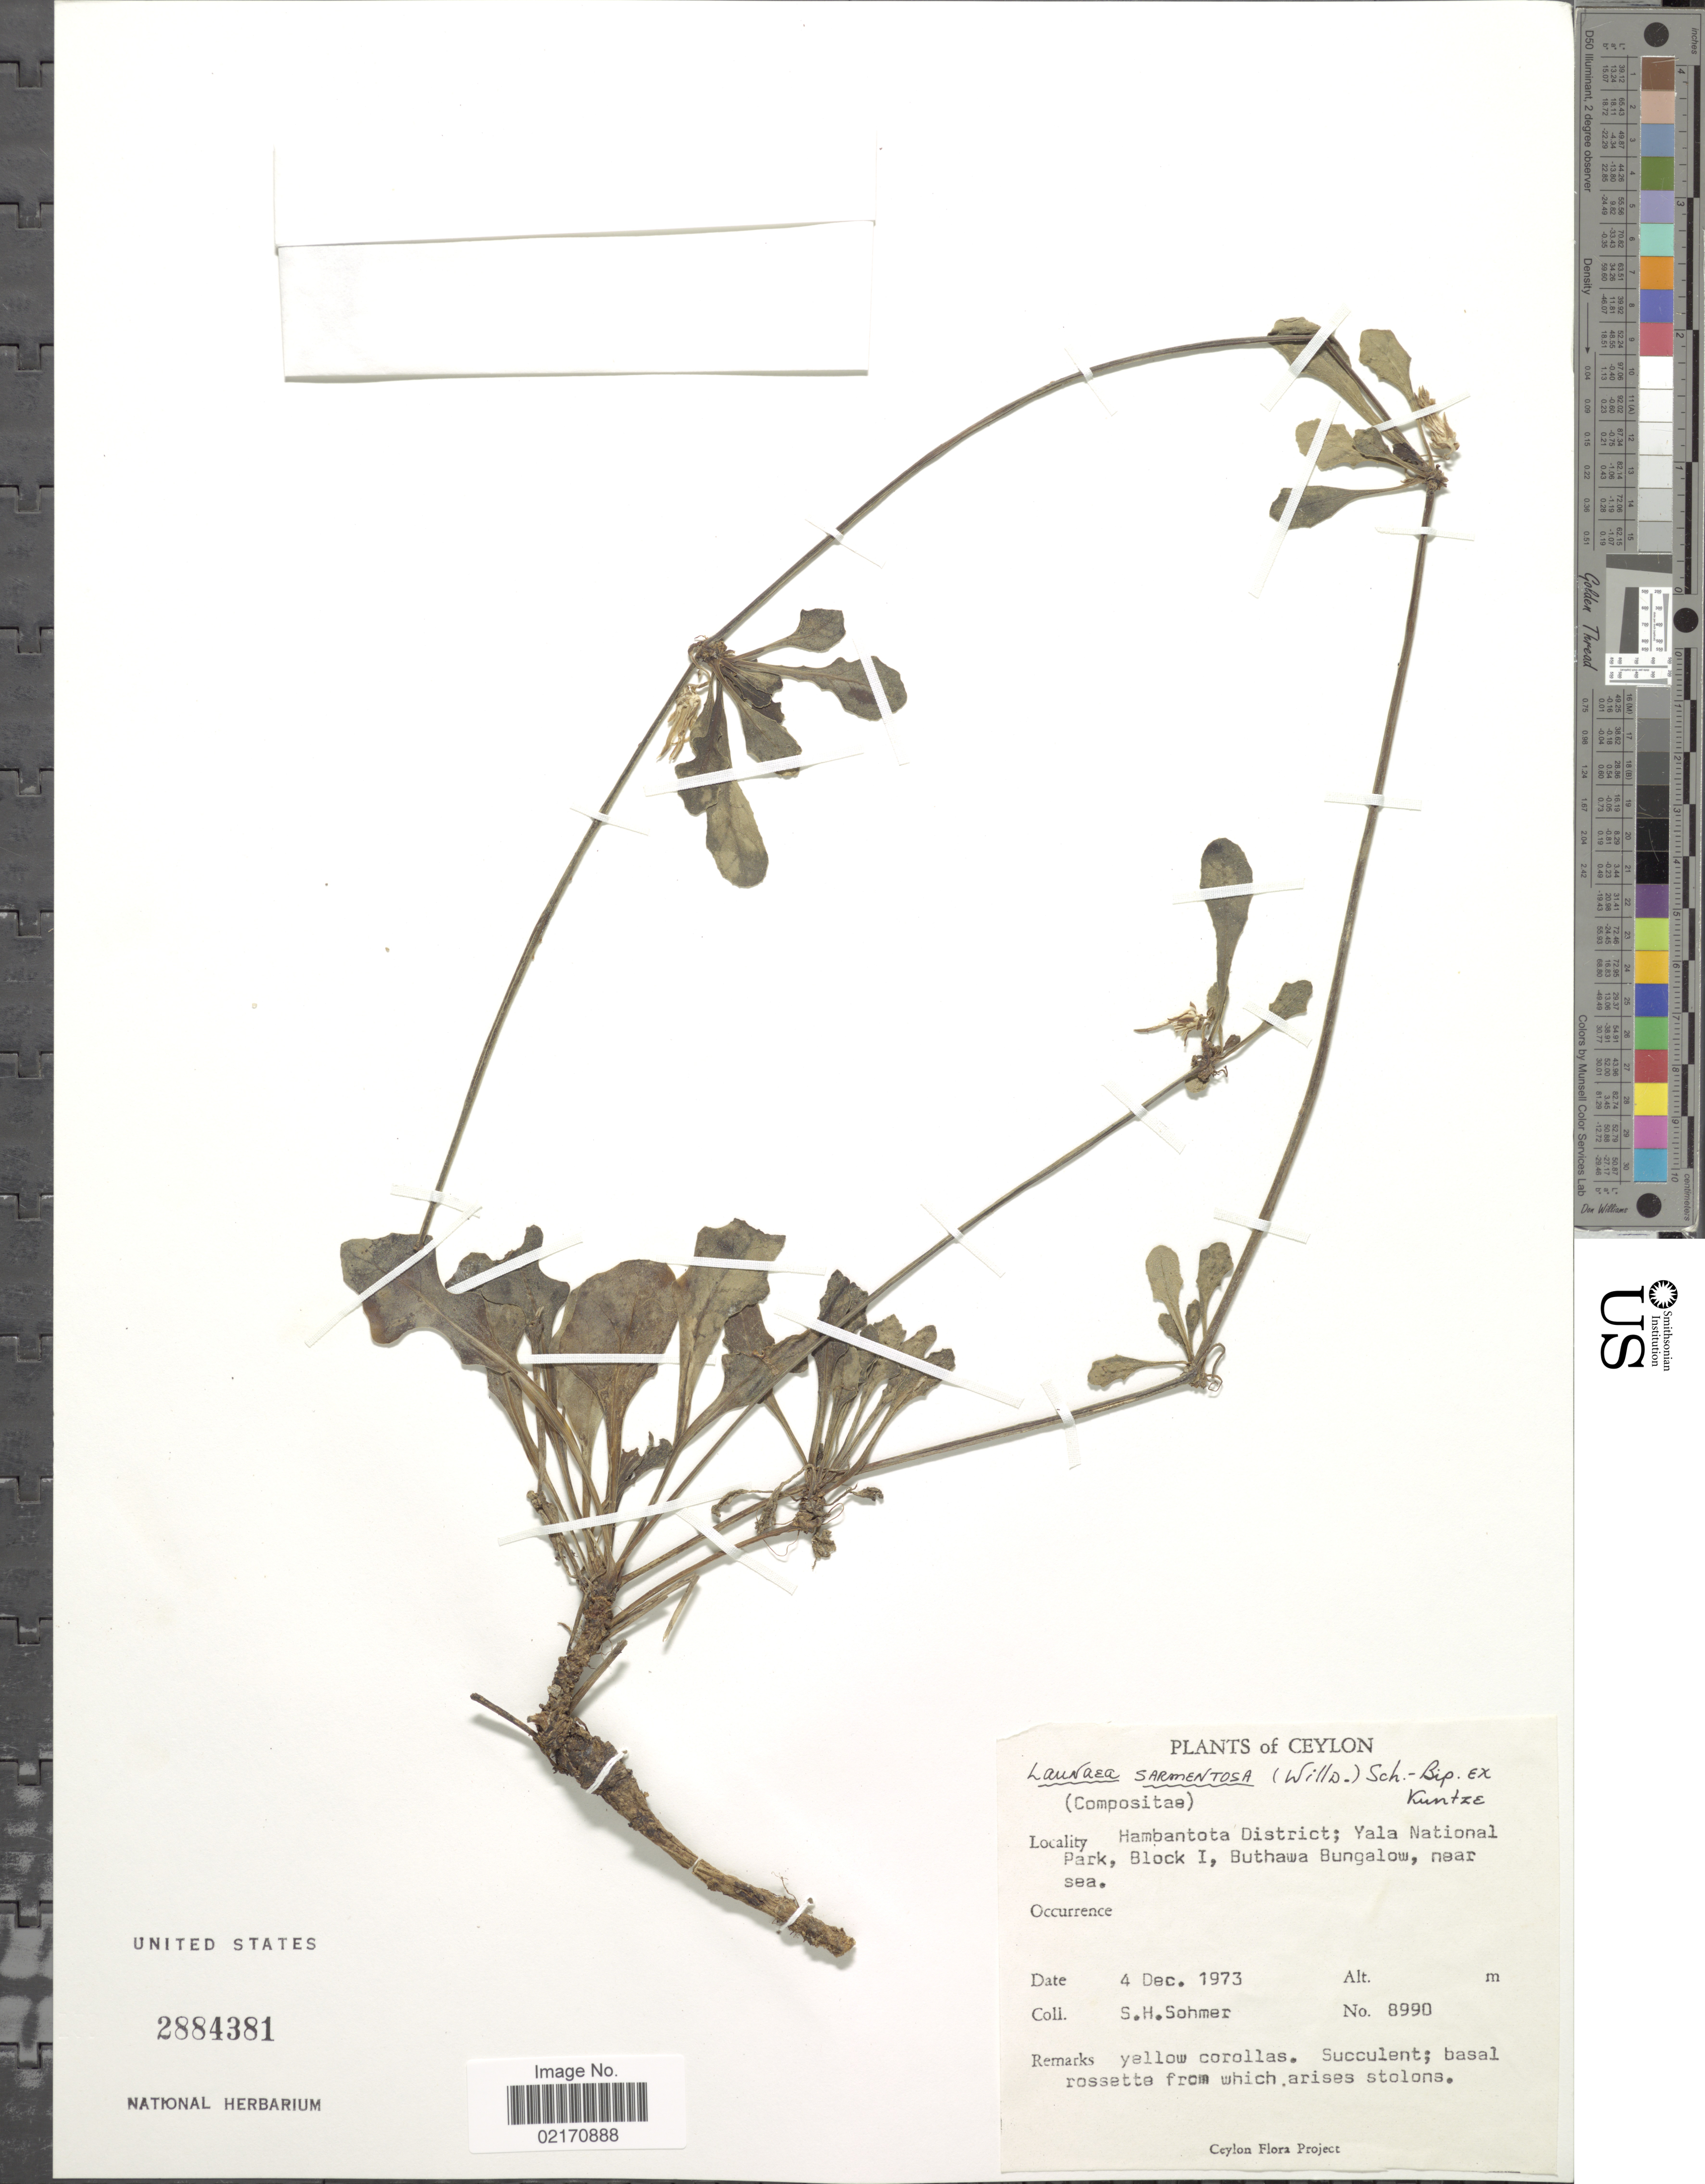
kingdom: Plantae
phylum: Tracheophyta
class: Magnoliopsida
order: Asterales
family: Asteraceae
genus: Launaea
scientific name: Launaea sarmentosa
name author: (Willd.) Kuntze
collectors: S. H. Sohmer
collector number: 8990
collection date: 1973-12-04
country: Sri Lanka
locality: Ceylon, Hampantota District, Yala National Park, Block 1, Buthawa Bungalow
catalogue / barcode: US 2884381